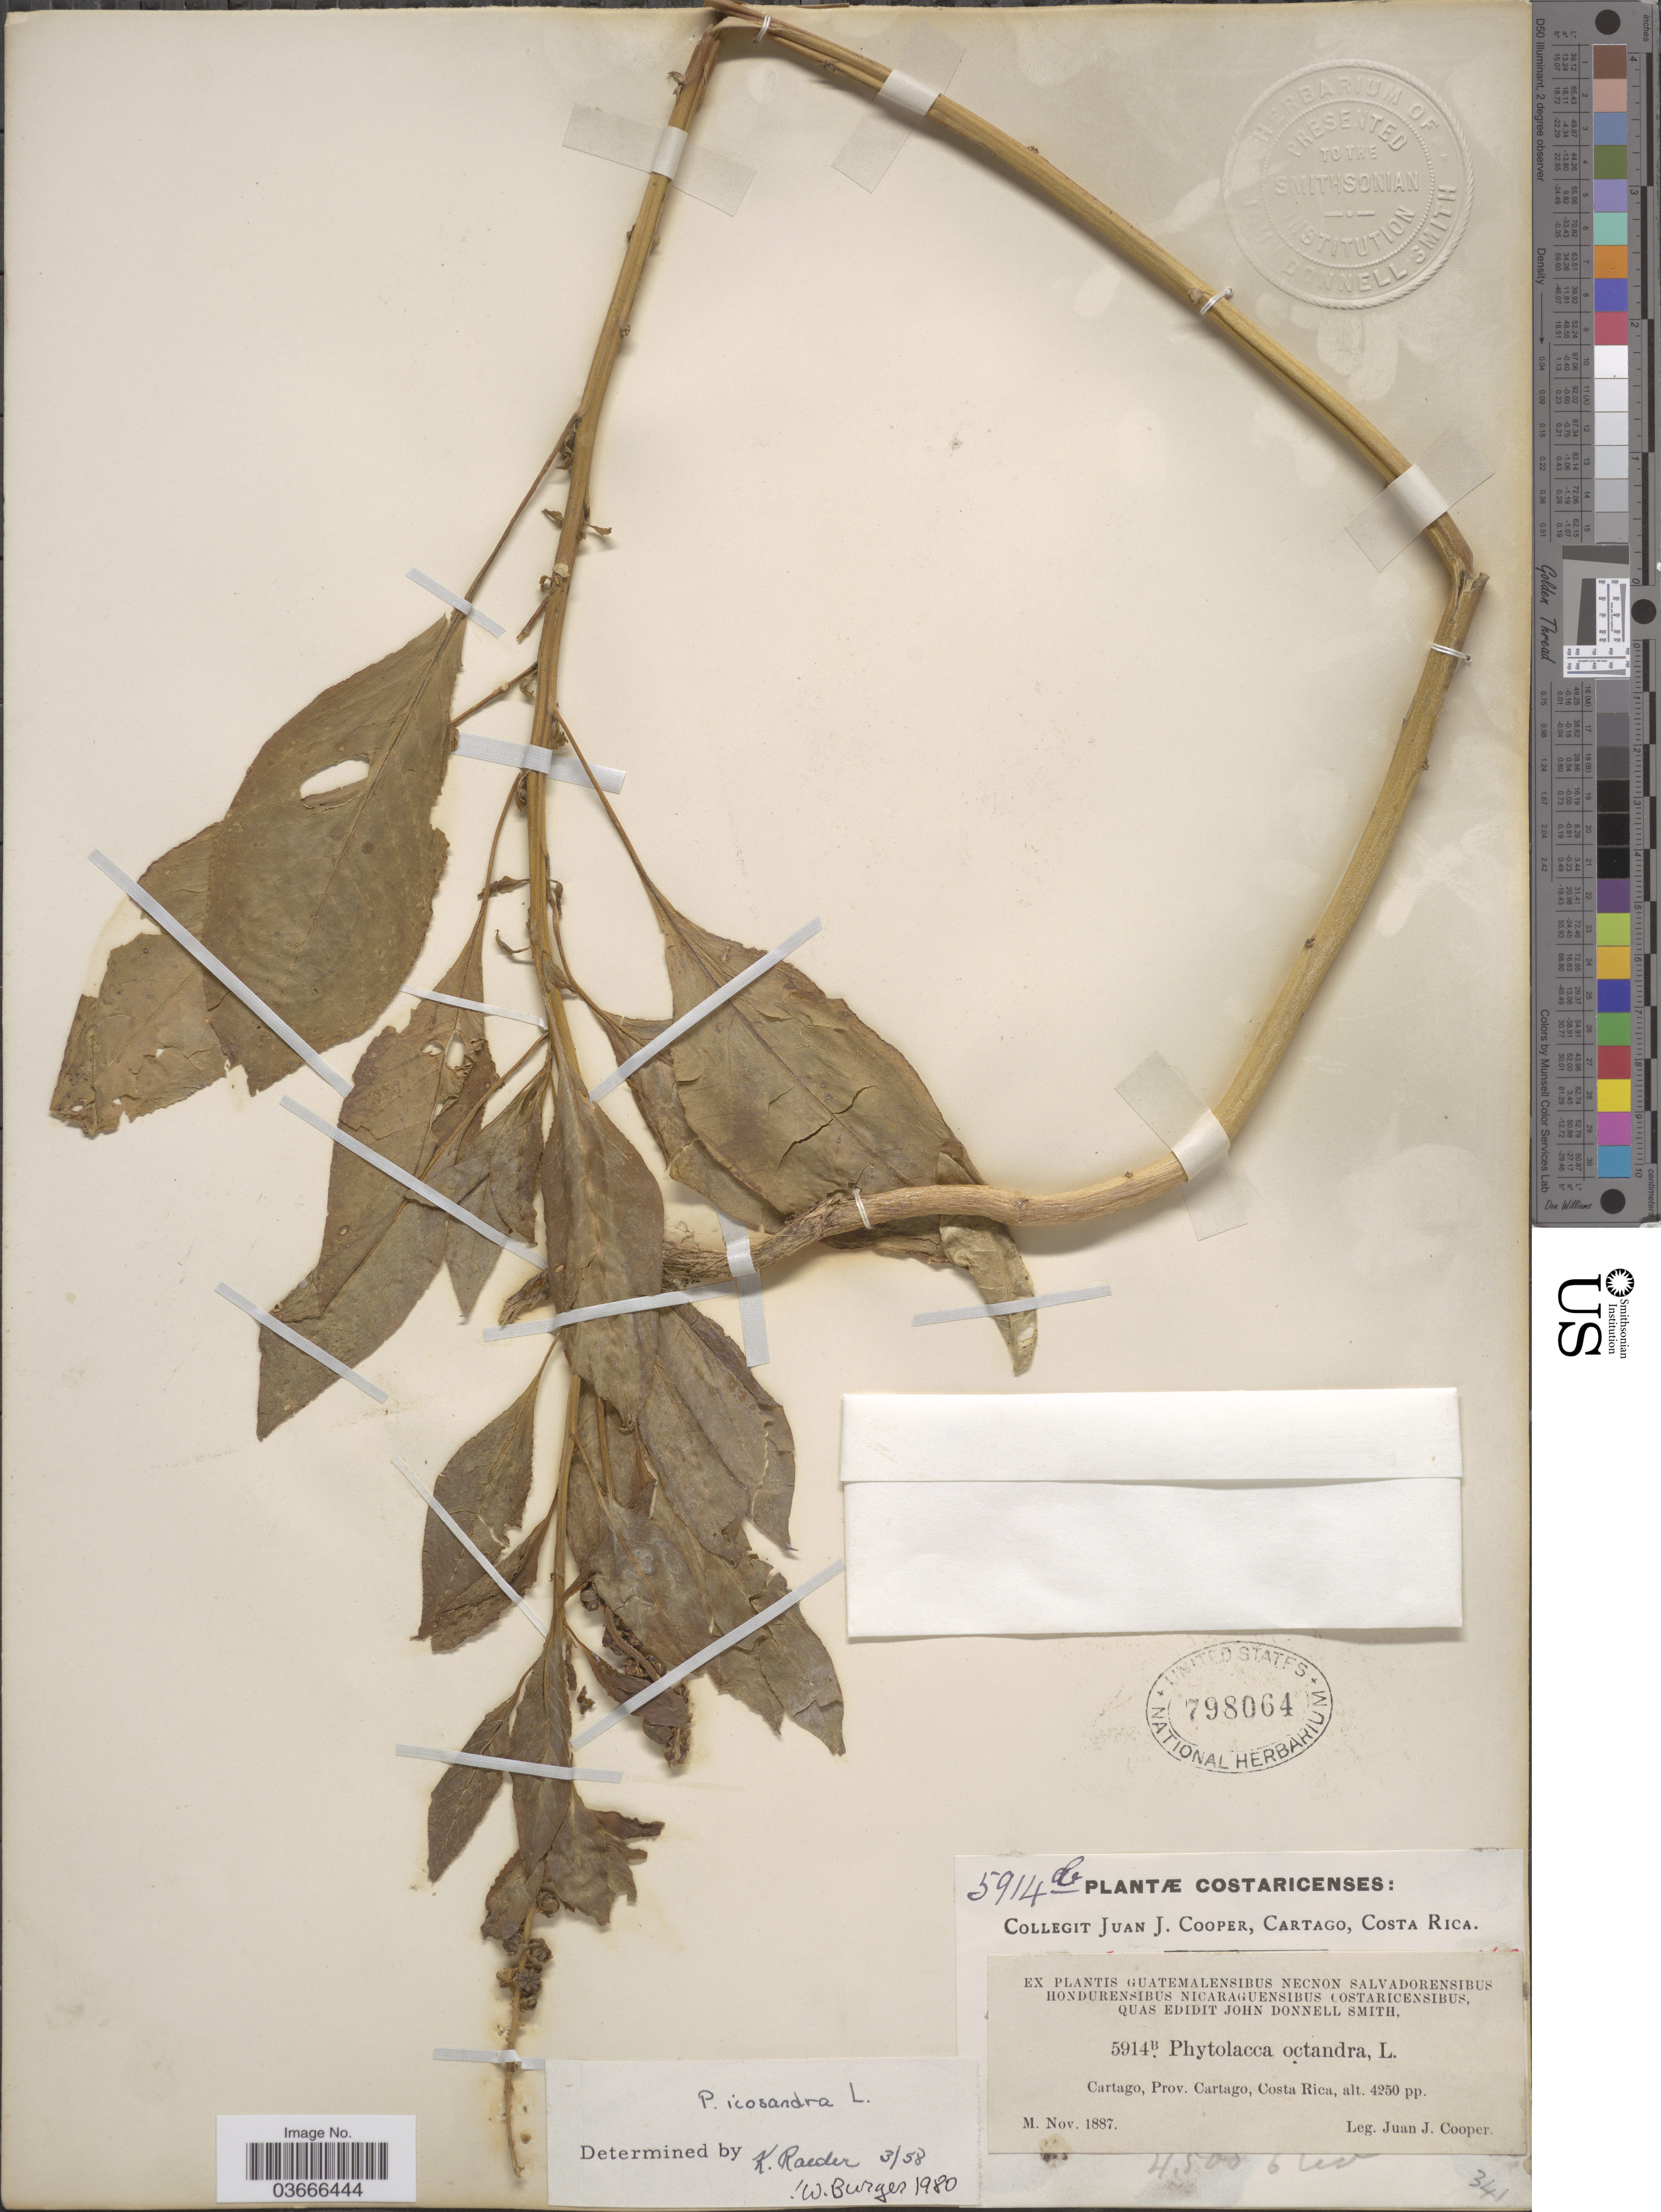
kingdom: Plantae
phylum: Tracheophyta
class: Magnoliopsida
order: Caryophyllales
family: Phytolaccaceae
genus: Phytolacca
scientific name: Phytolacca icosandra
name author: L.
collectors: J. J. Cooper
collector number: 5914B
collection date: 1887-11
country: Costa Rica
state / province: Cartago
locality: Cartago.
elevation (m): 1295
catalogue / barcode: US 798064